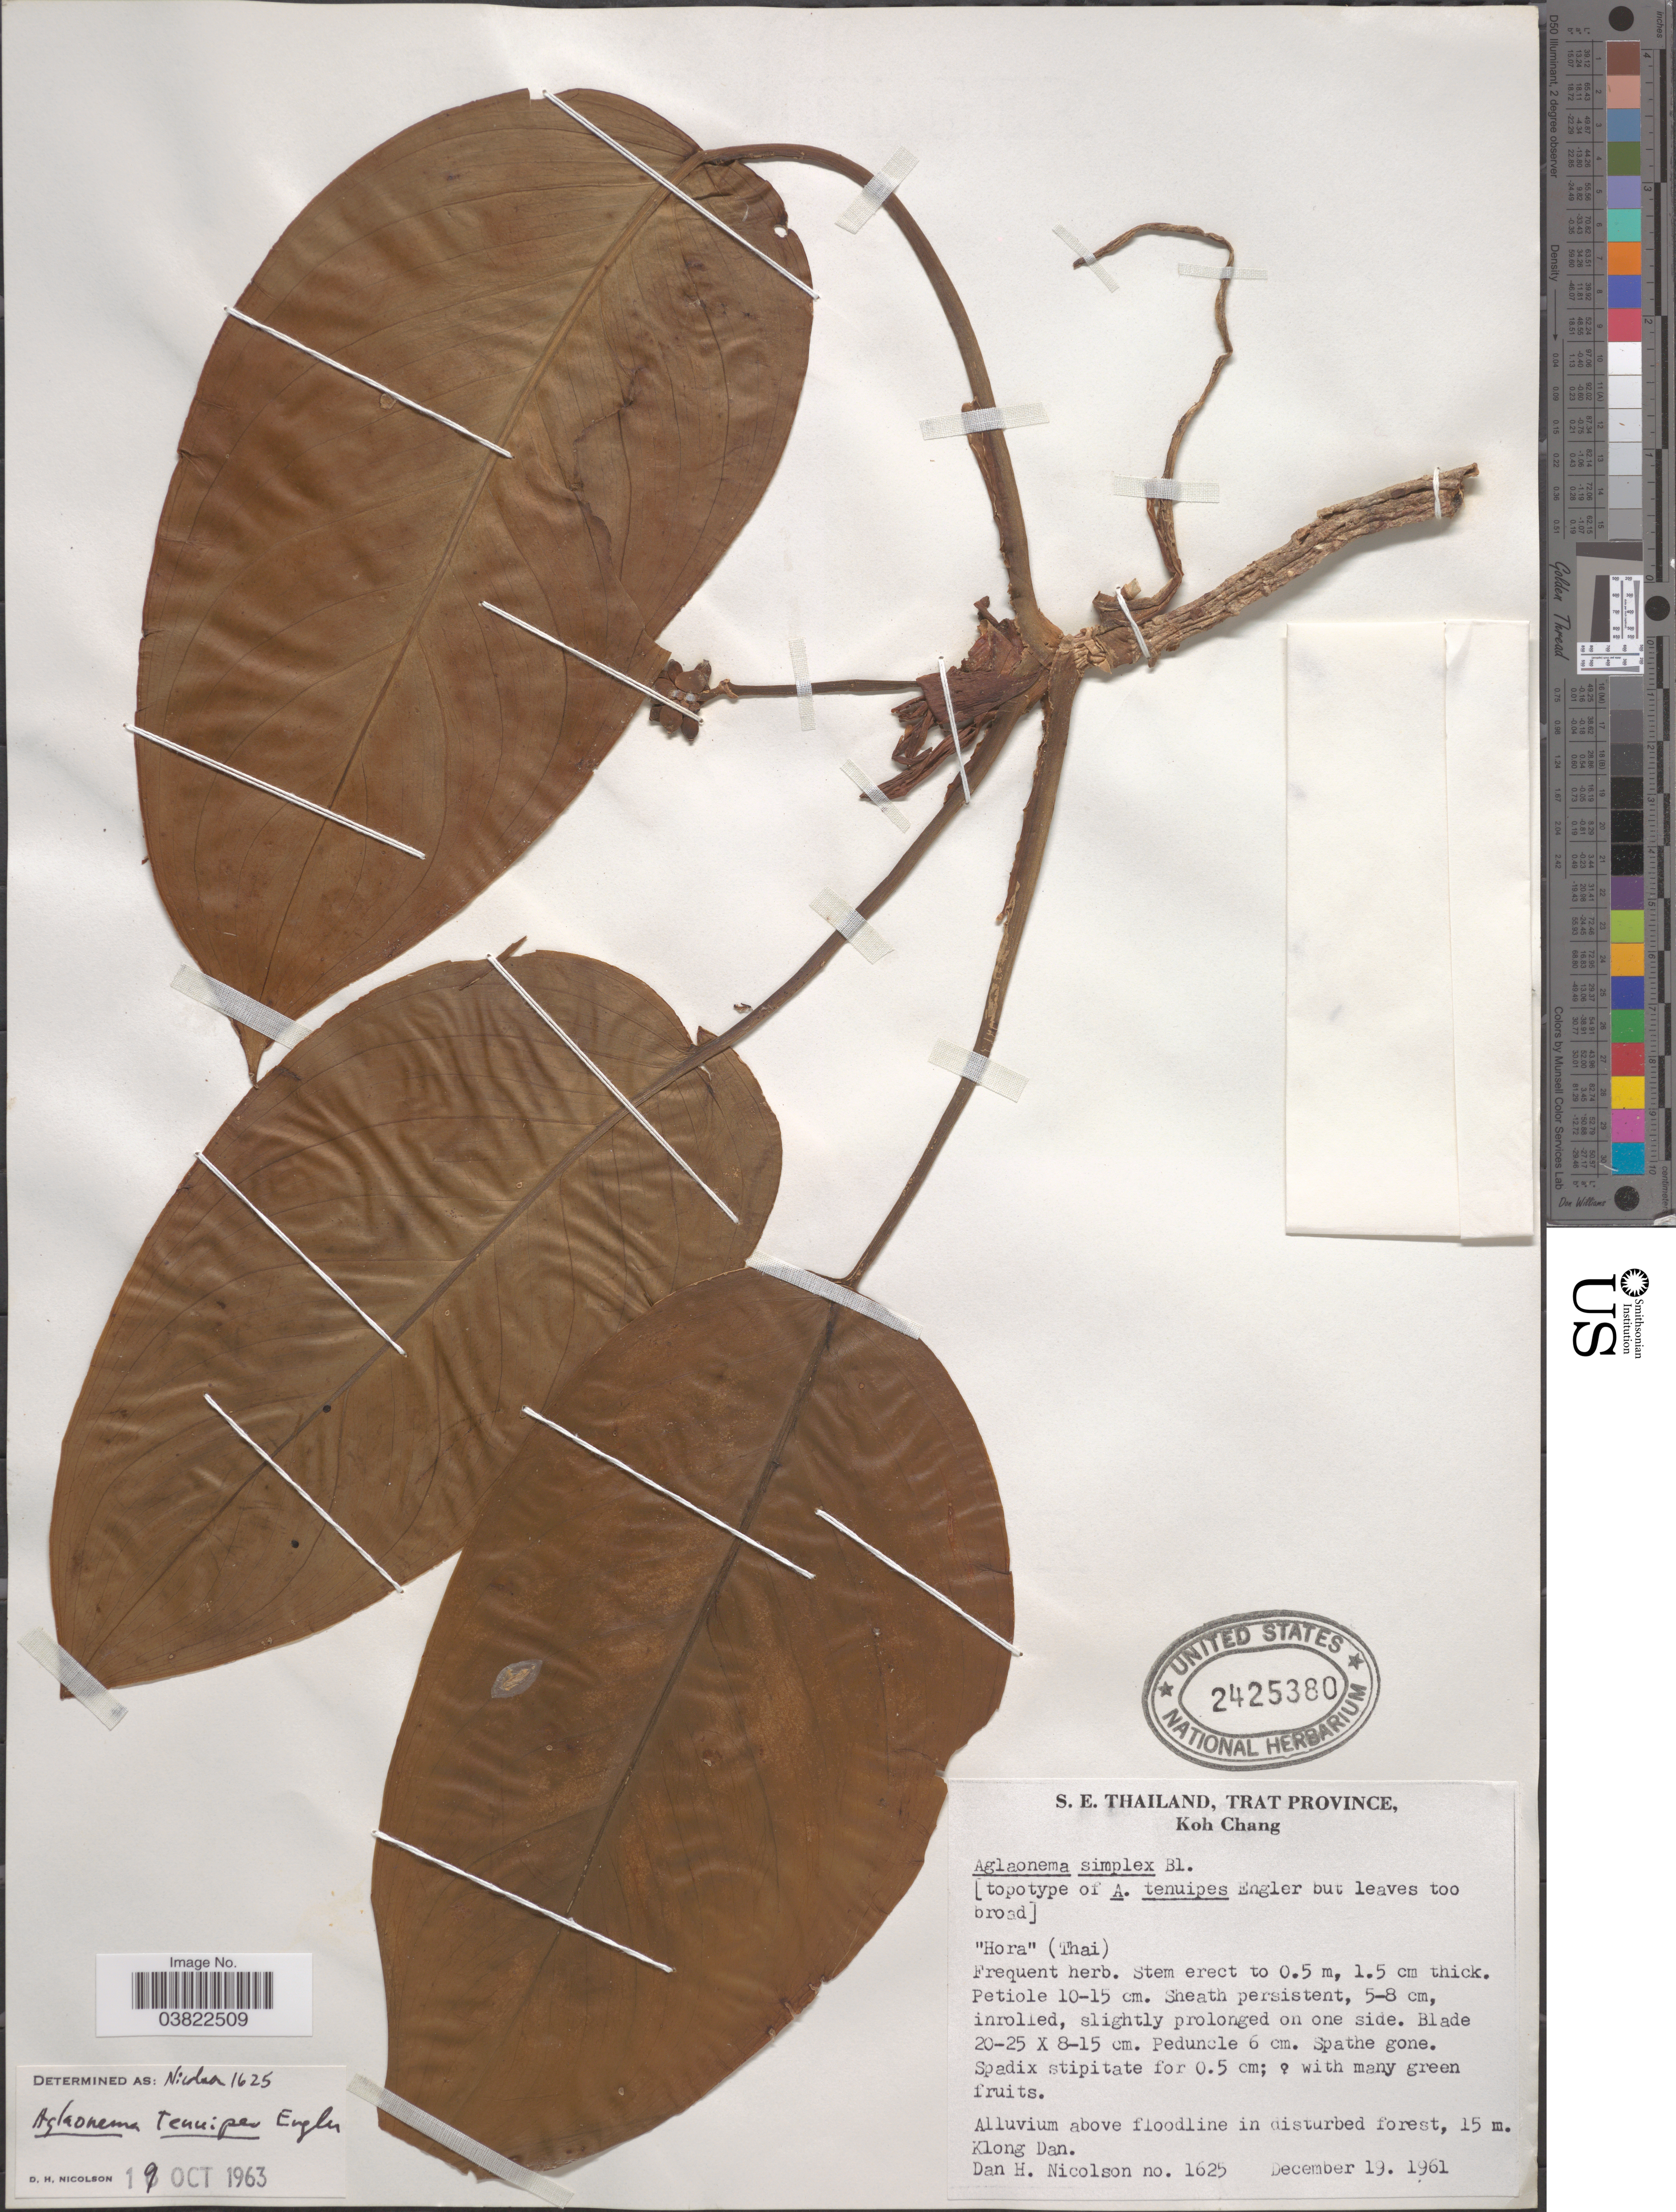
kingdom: Plantae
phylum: Tracheophyta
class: Liliopsida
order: Alismatales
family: Araceae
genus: Aglaonema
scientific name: Aglaonema tenuipes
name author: Engl.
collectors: D. H. Nicolson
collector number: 1625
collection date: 1961-12-19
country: Thailand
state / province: Trat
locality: S. E. Thailand, Koh Chang. Klong Dan.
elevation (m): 15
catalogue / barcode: US 2425380